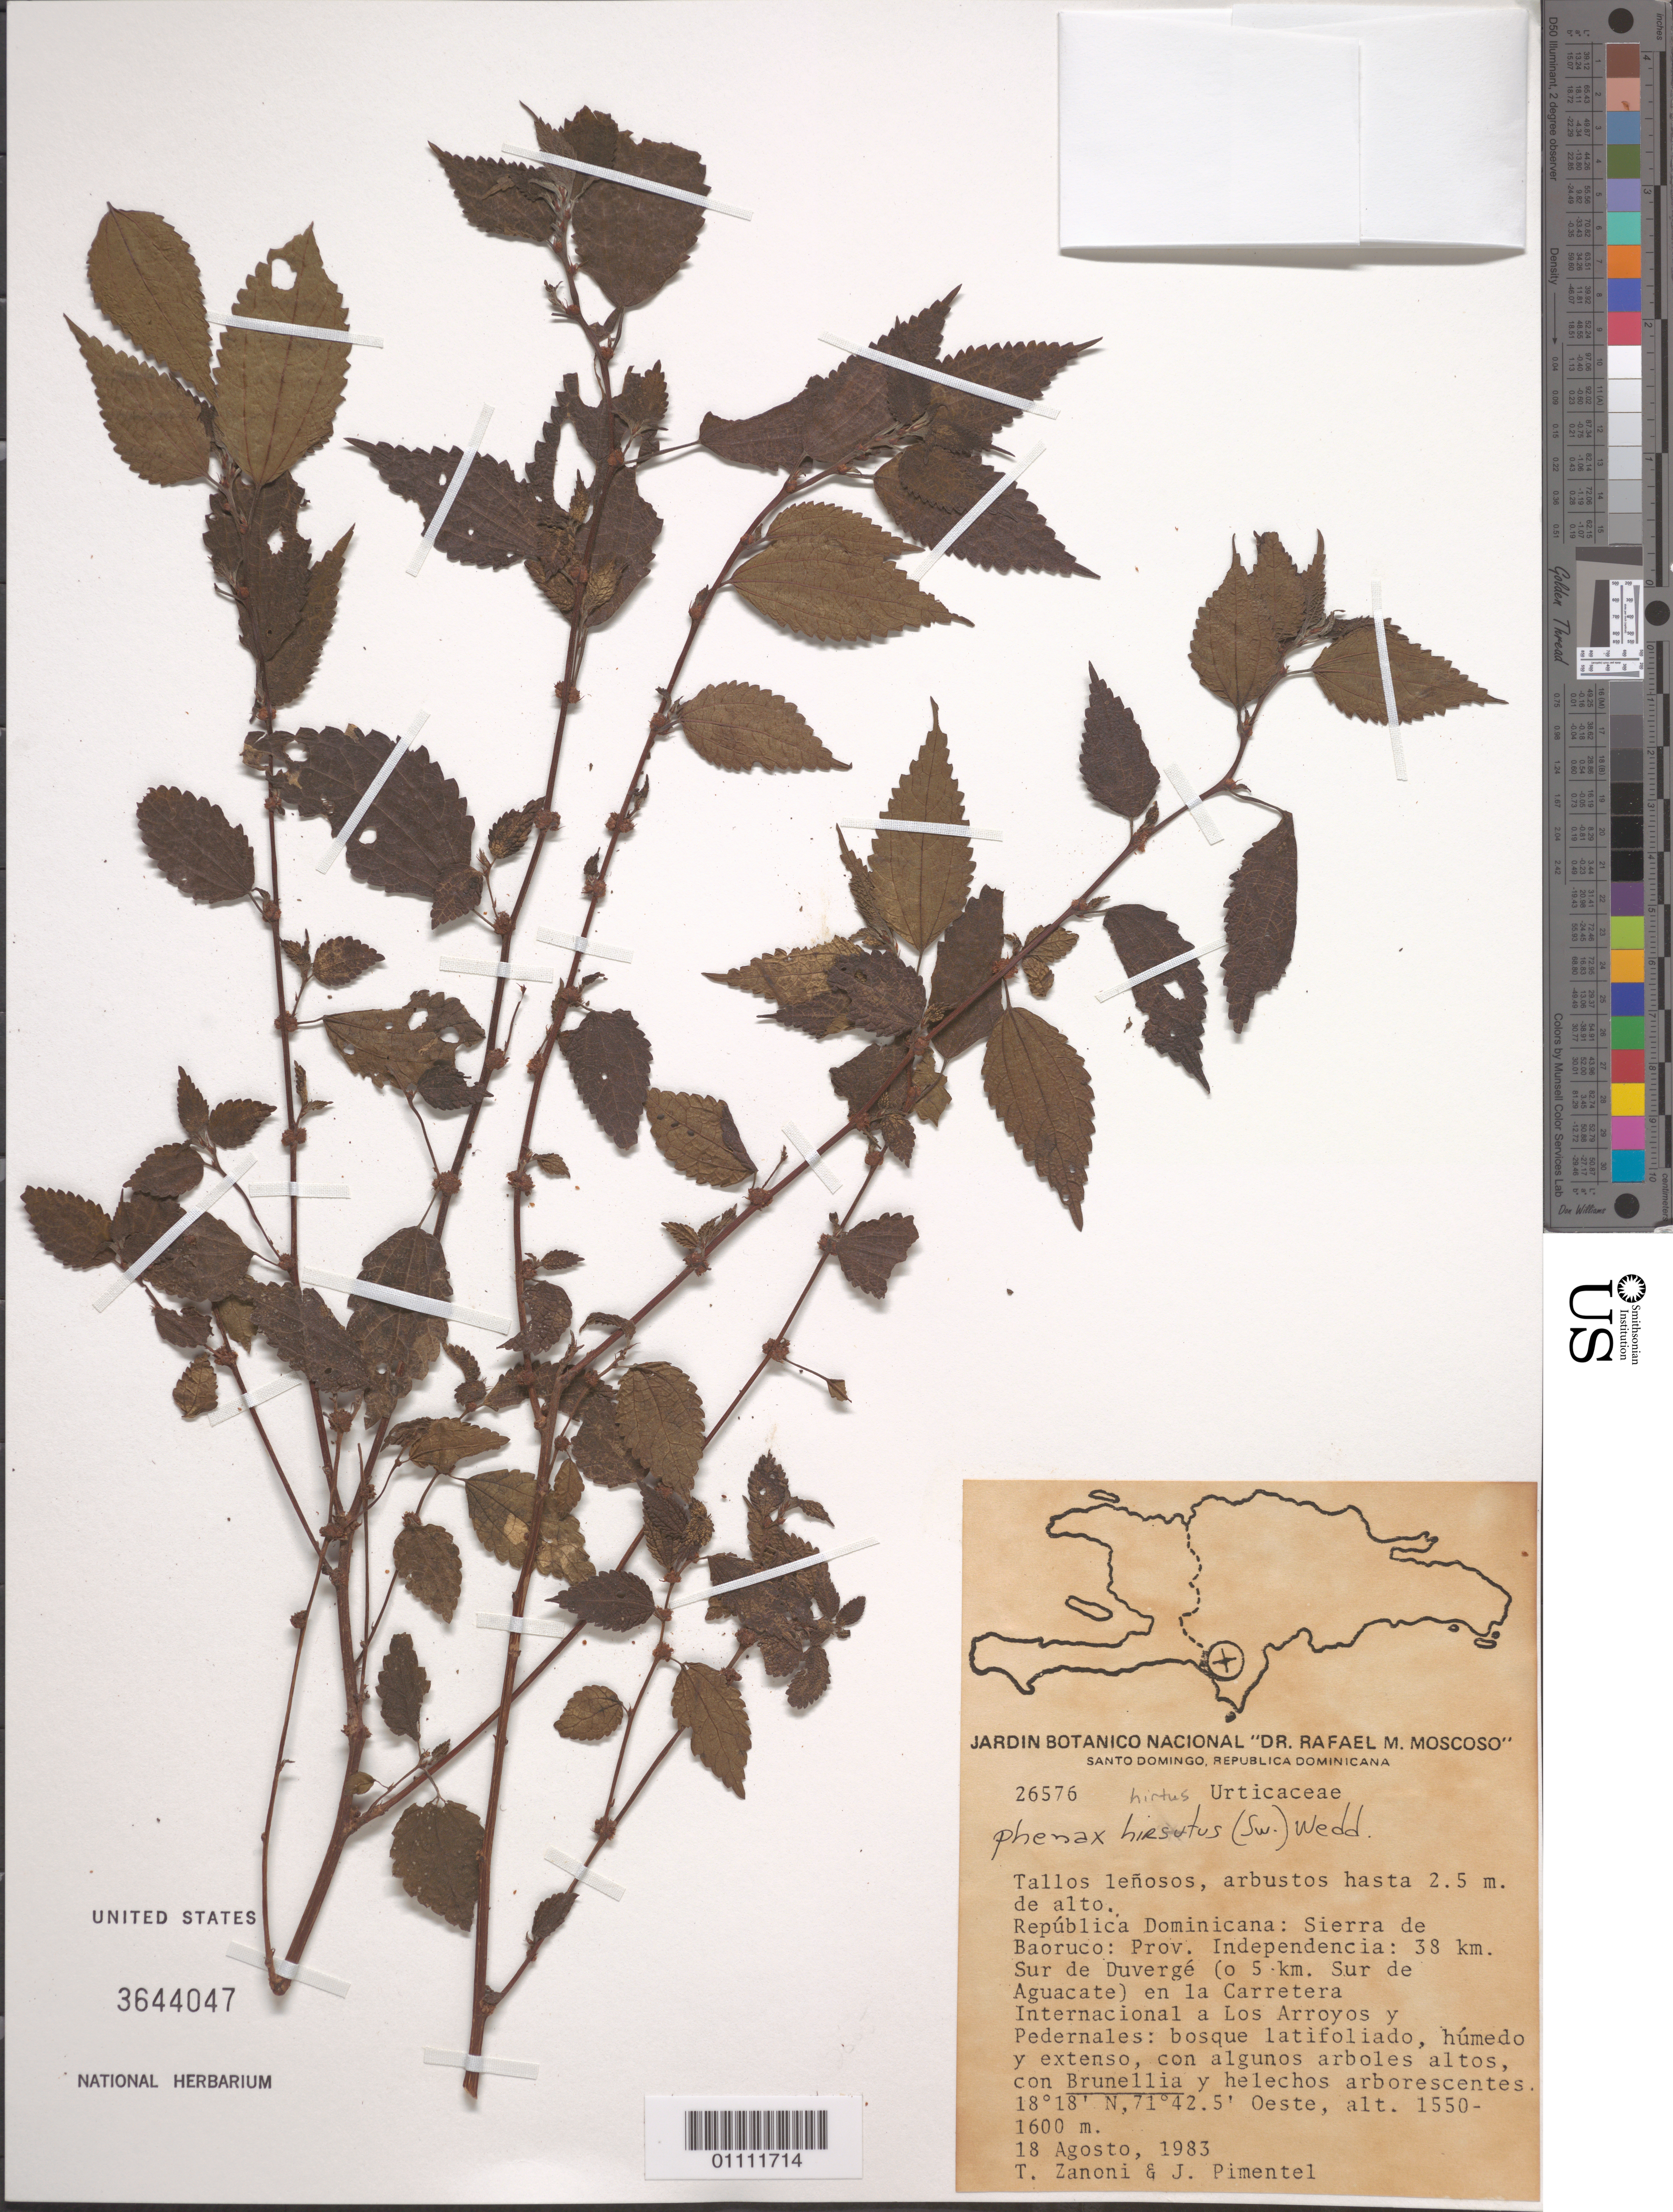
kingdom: Plantae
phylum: Tracheophyta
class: Magnoliopsida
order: Rosales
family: Urticaceae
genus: Phenax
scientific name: Phenax sp.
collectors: T. A. Zanoni & J. Pimentel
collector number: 26576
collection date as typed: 18 Aug 1983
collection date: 1983-08-18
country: Dominican Republic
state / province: Independencia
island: Hispaniola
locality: Sierra de Baoruco, 38 km Sur de Duvergé (o 5 km Sur de Aguacate) en la Carretera Internacional a Los Arroyos y Pedernales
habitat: Bosque latifoliado, húmedo y extenso, con algunos arboles altos, con Brunellia y helechos arborescentes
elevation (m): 1550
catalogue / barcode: US 3644047